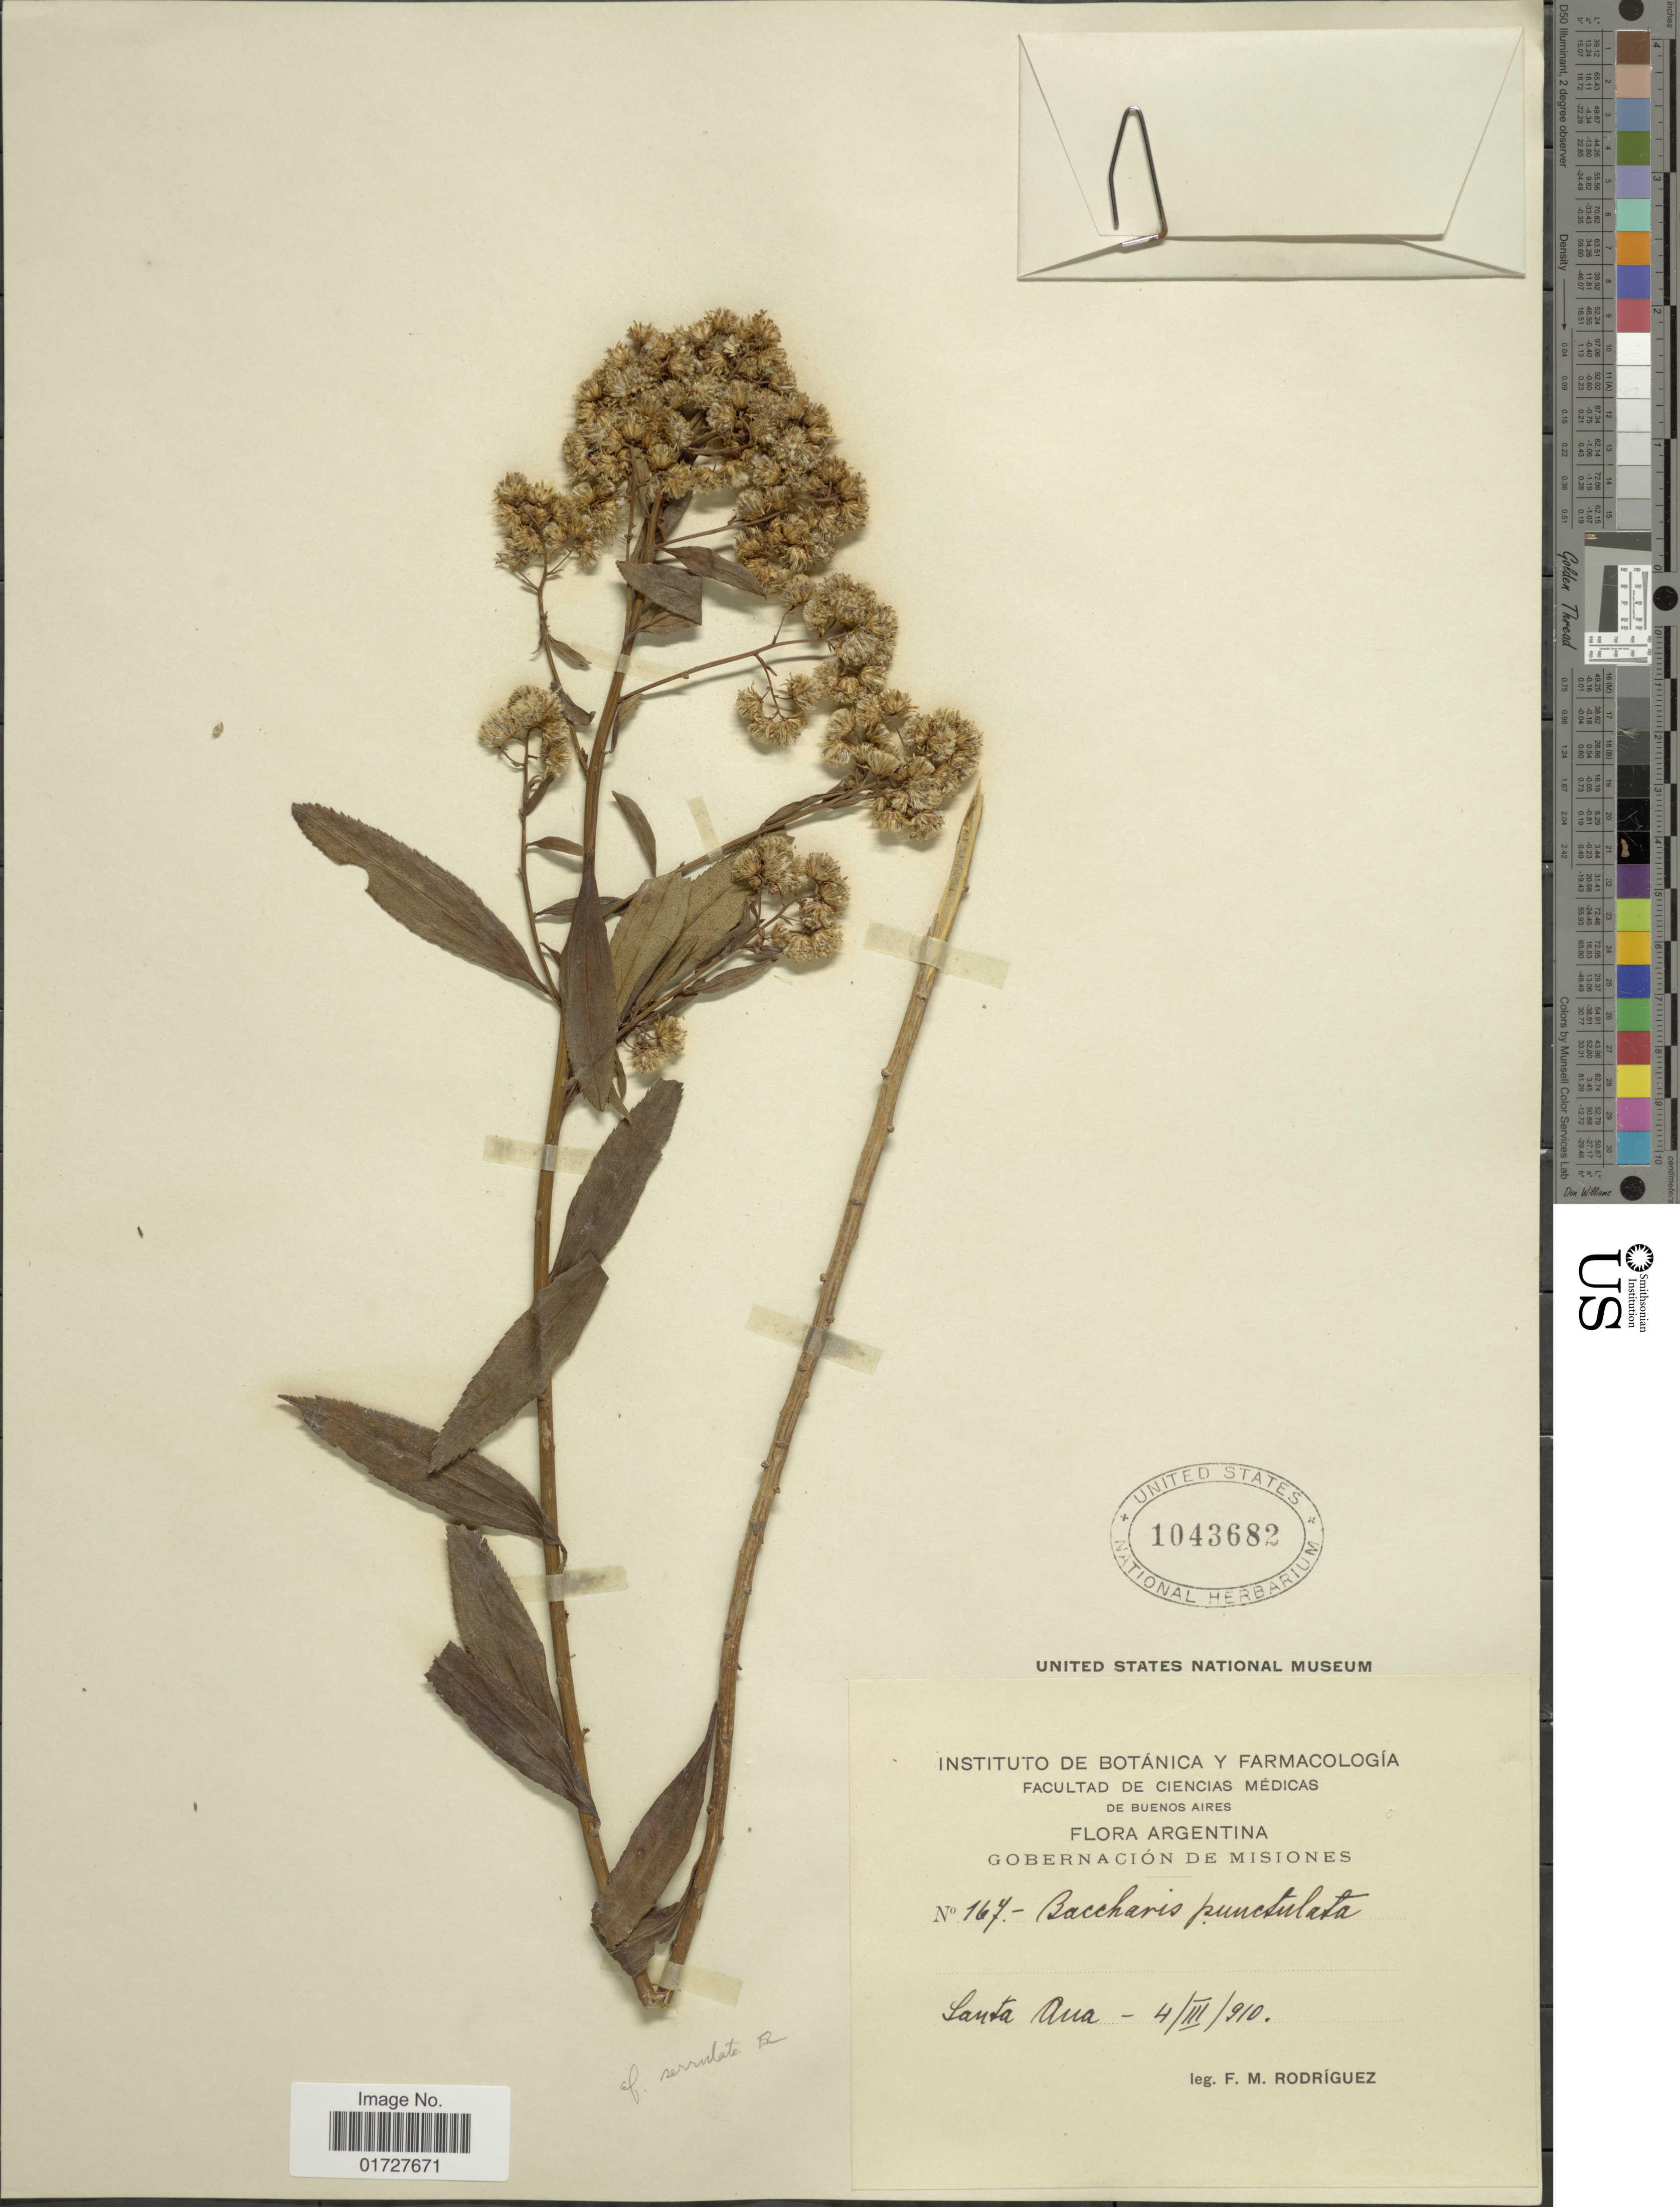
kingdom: Plantae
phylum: Tracheophyta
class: Magnoliopsida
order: Asterales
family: Asteraceae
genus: Baccharis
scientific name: Baccharis punctulata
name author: DC.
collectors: F. M. Rodriguez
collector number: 167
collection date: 1910-03-04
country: Argentina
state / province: Misiones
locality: Santa Ana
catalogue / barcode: US 1043682